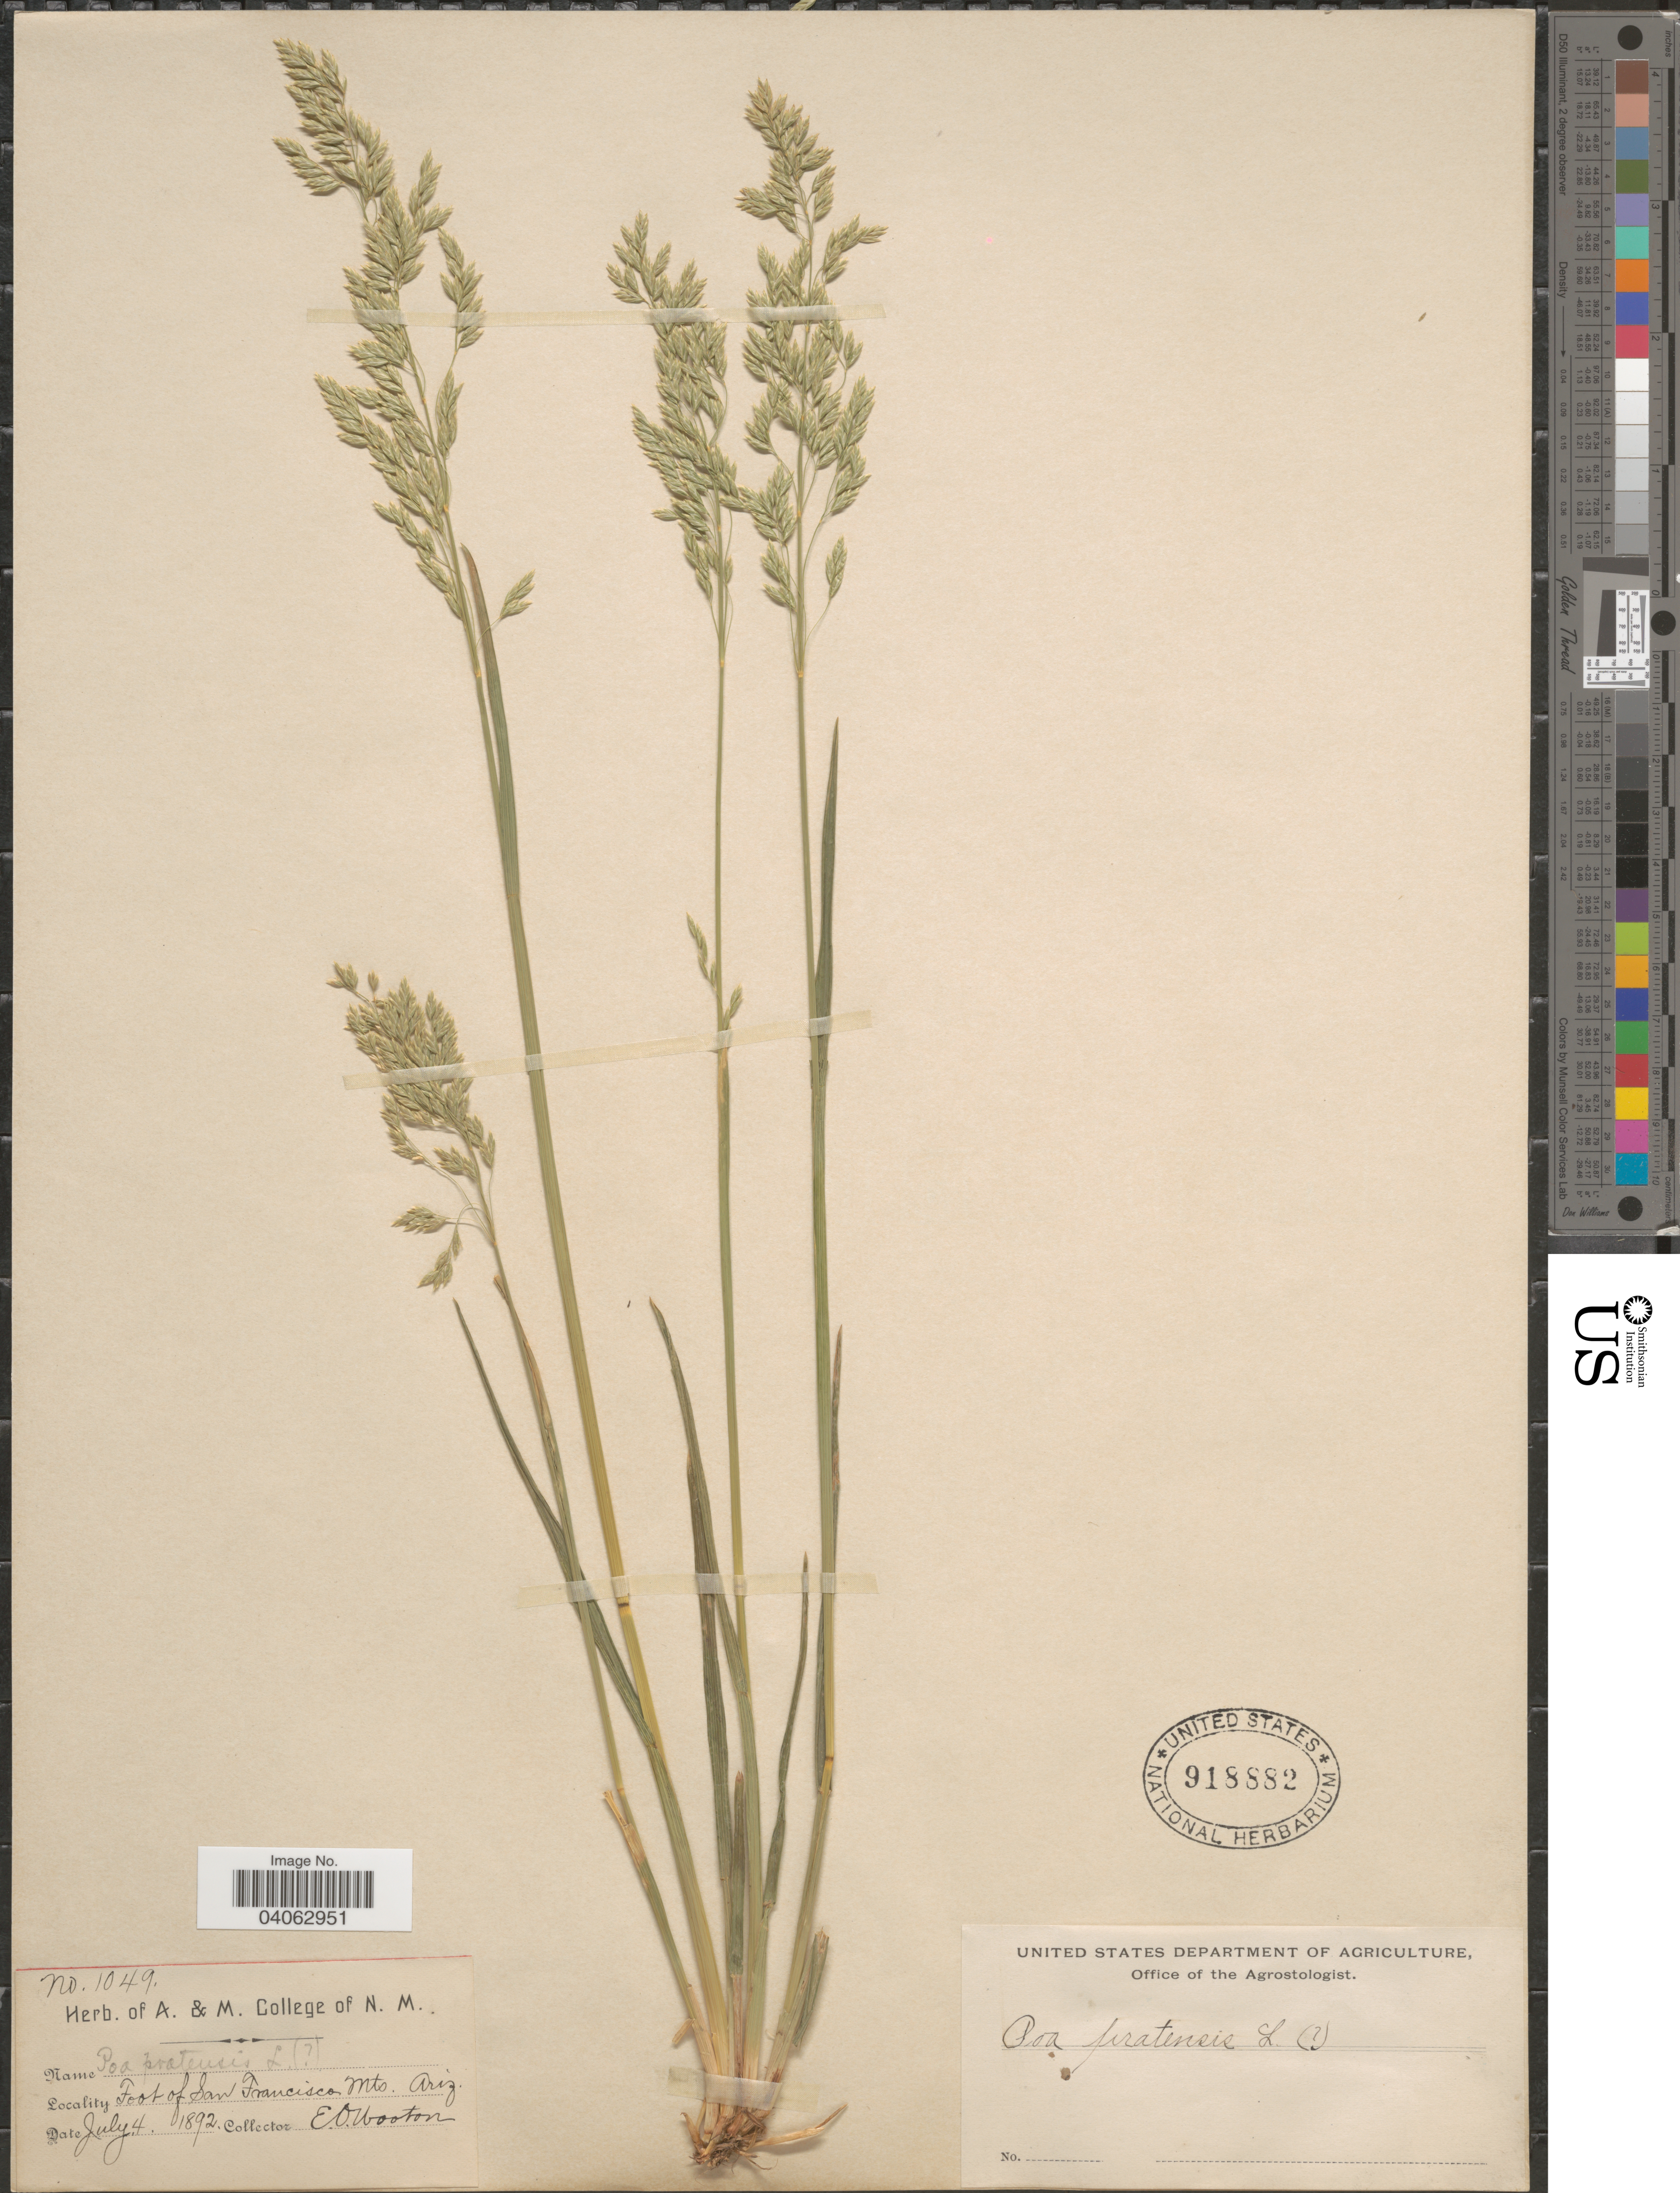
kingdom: Plantae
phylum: Tracheophyta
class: Liliopsida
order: Poales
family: Poaceae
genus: Poa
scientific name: Poa pratensis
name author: L.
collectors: E. O. Wooton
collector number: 1049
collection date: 1892-07-04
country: United States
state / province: Arizona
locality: Foot of San Francisco Mts.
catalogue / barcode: US 918882